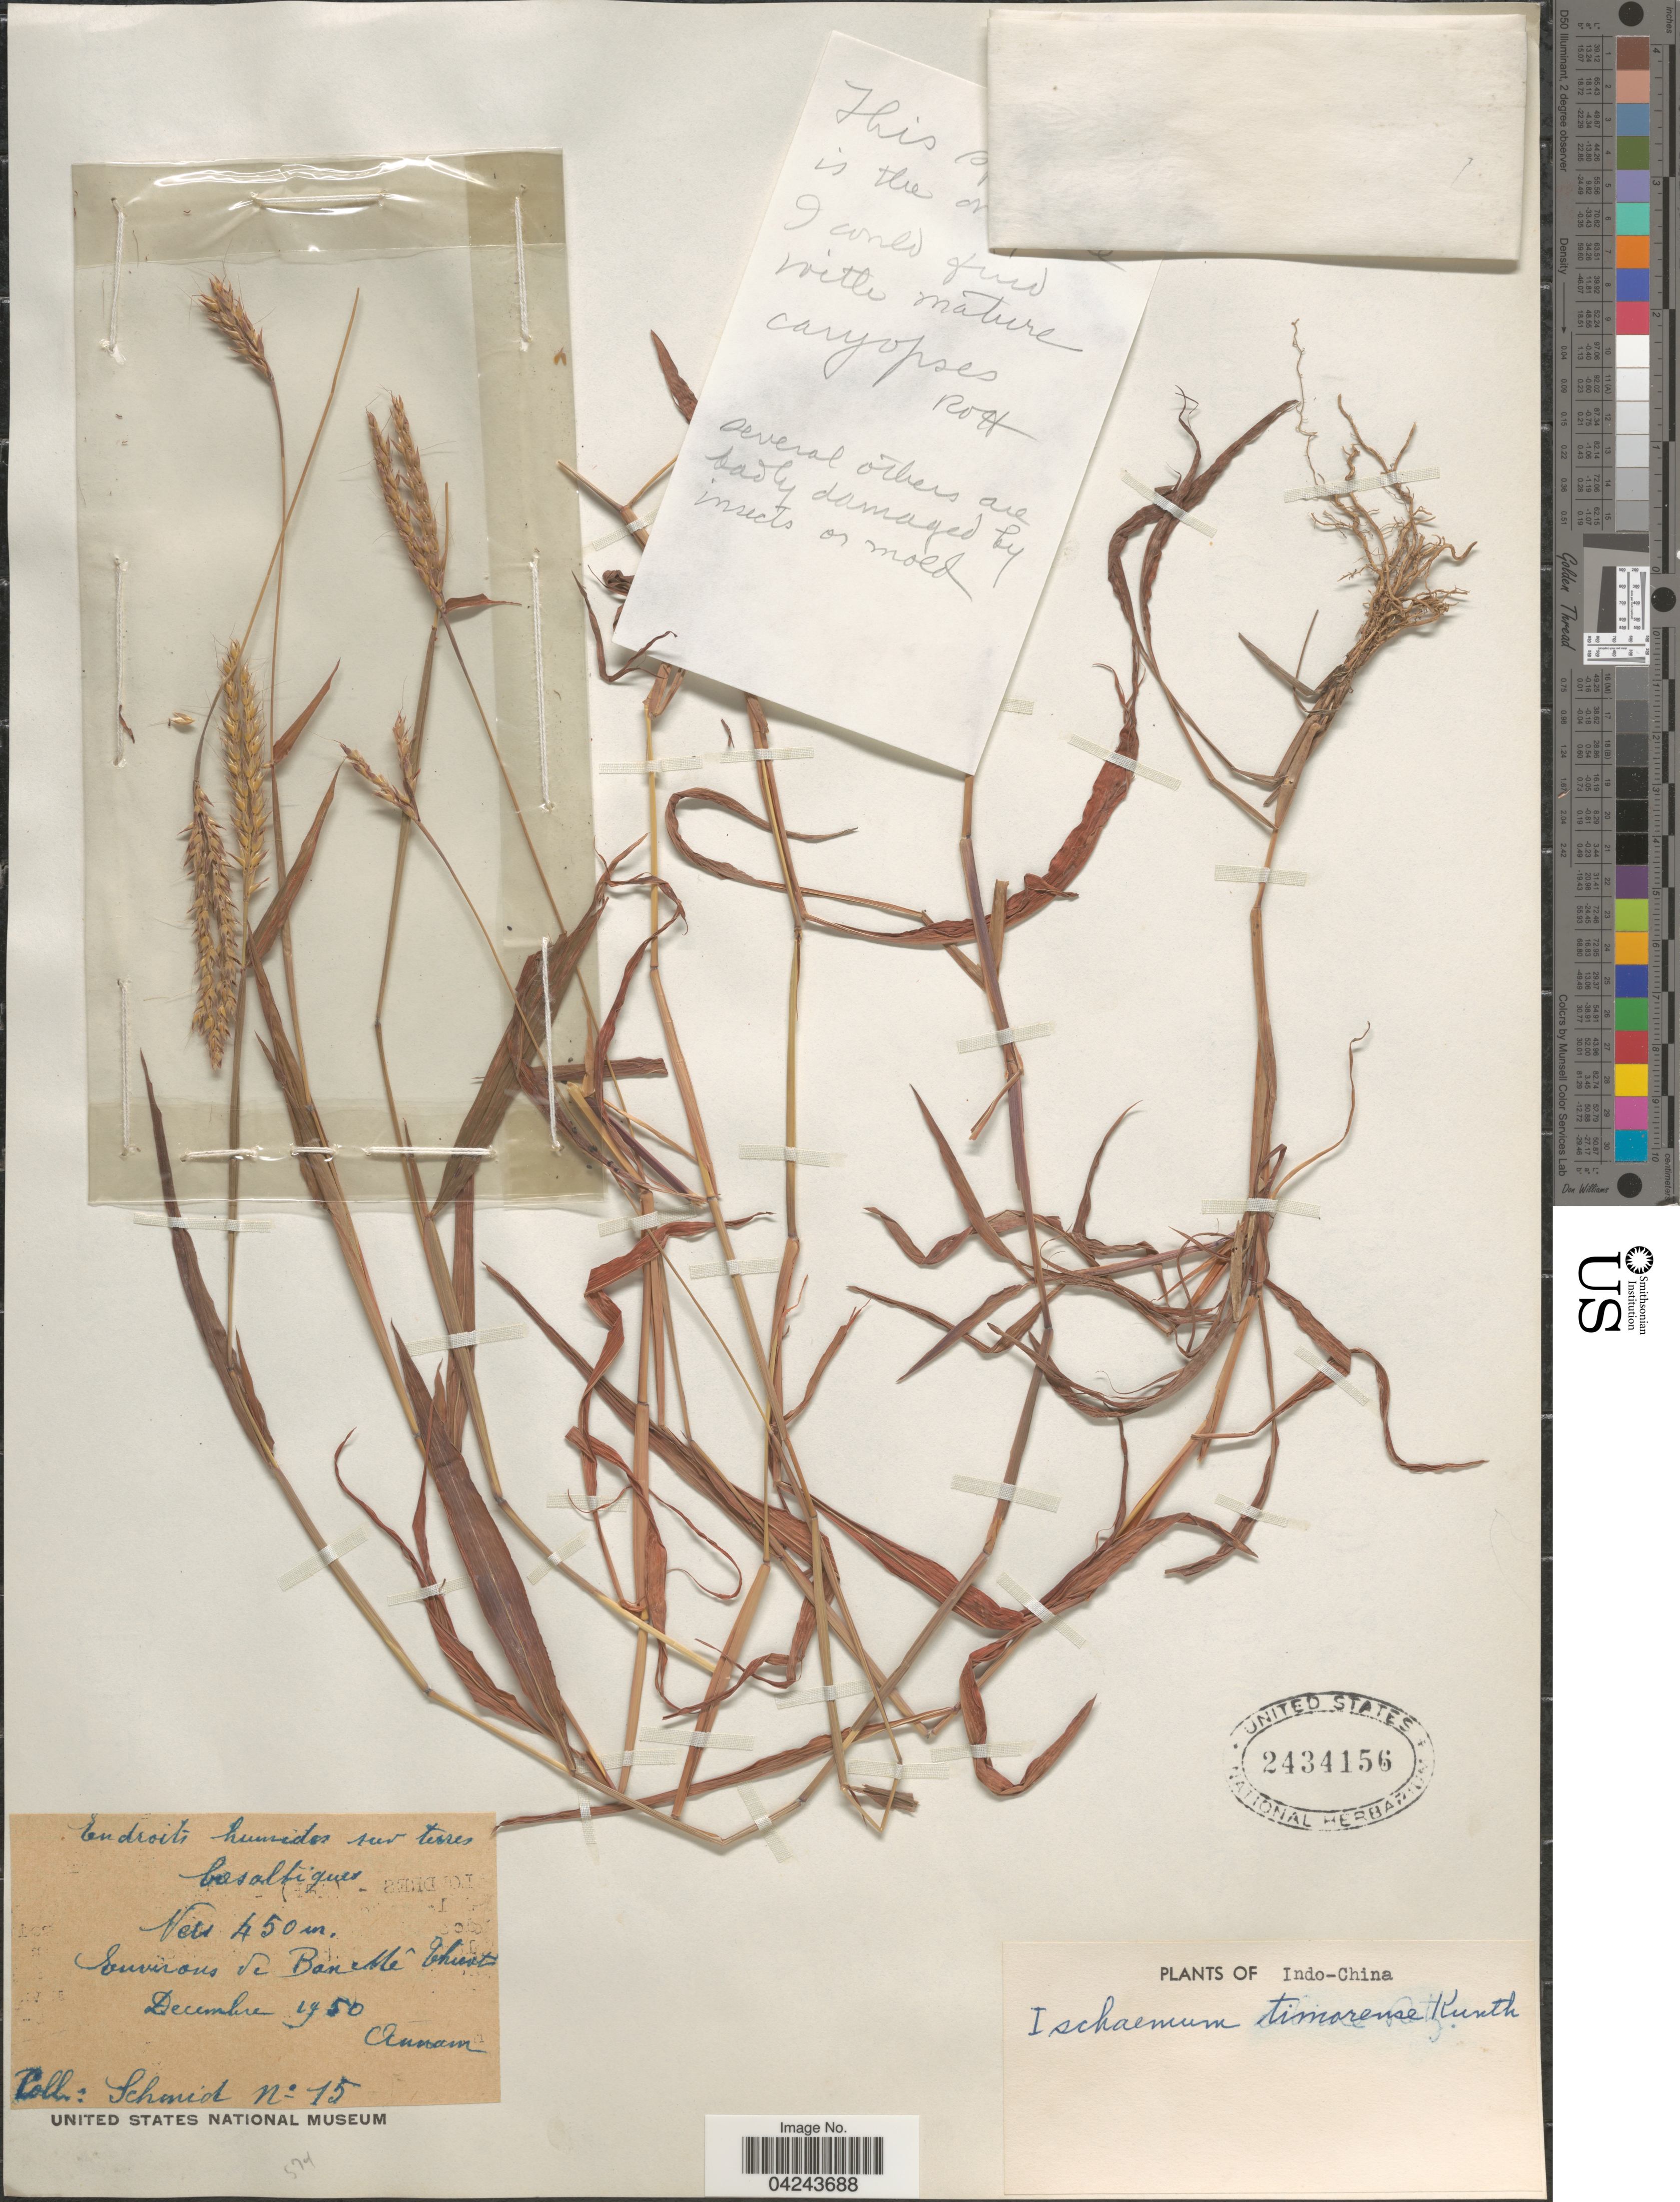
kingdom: Plantae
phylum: Tracheophyta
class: Liliopsida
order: Poales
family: Poaceae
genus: Ischaemum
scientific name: Ischaemum timorense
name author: Kunth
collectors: Schmid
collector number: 15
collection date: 1950-12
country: Vietnam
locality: Environs de Ban Mê Thuot. Annam.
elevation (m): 450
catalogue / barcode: US 2434156